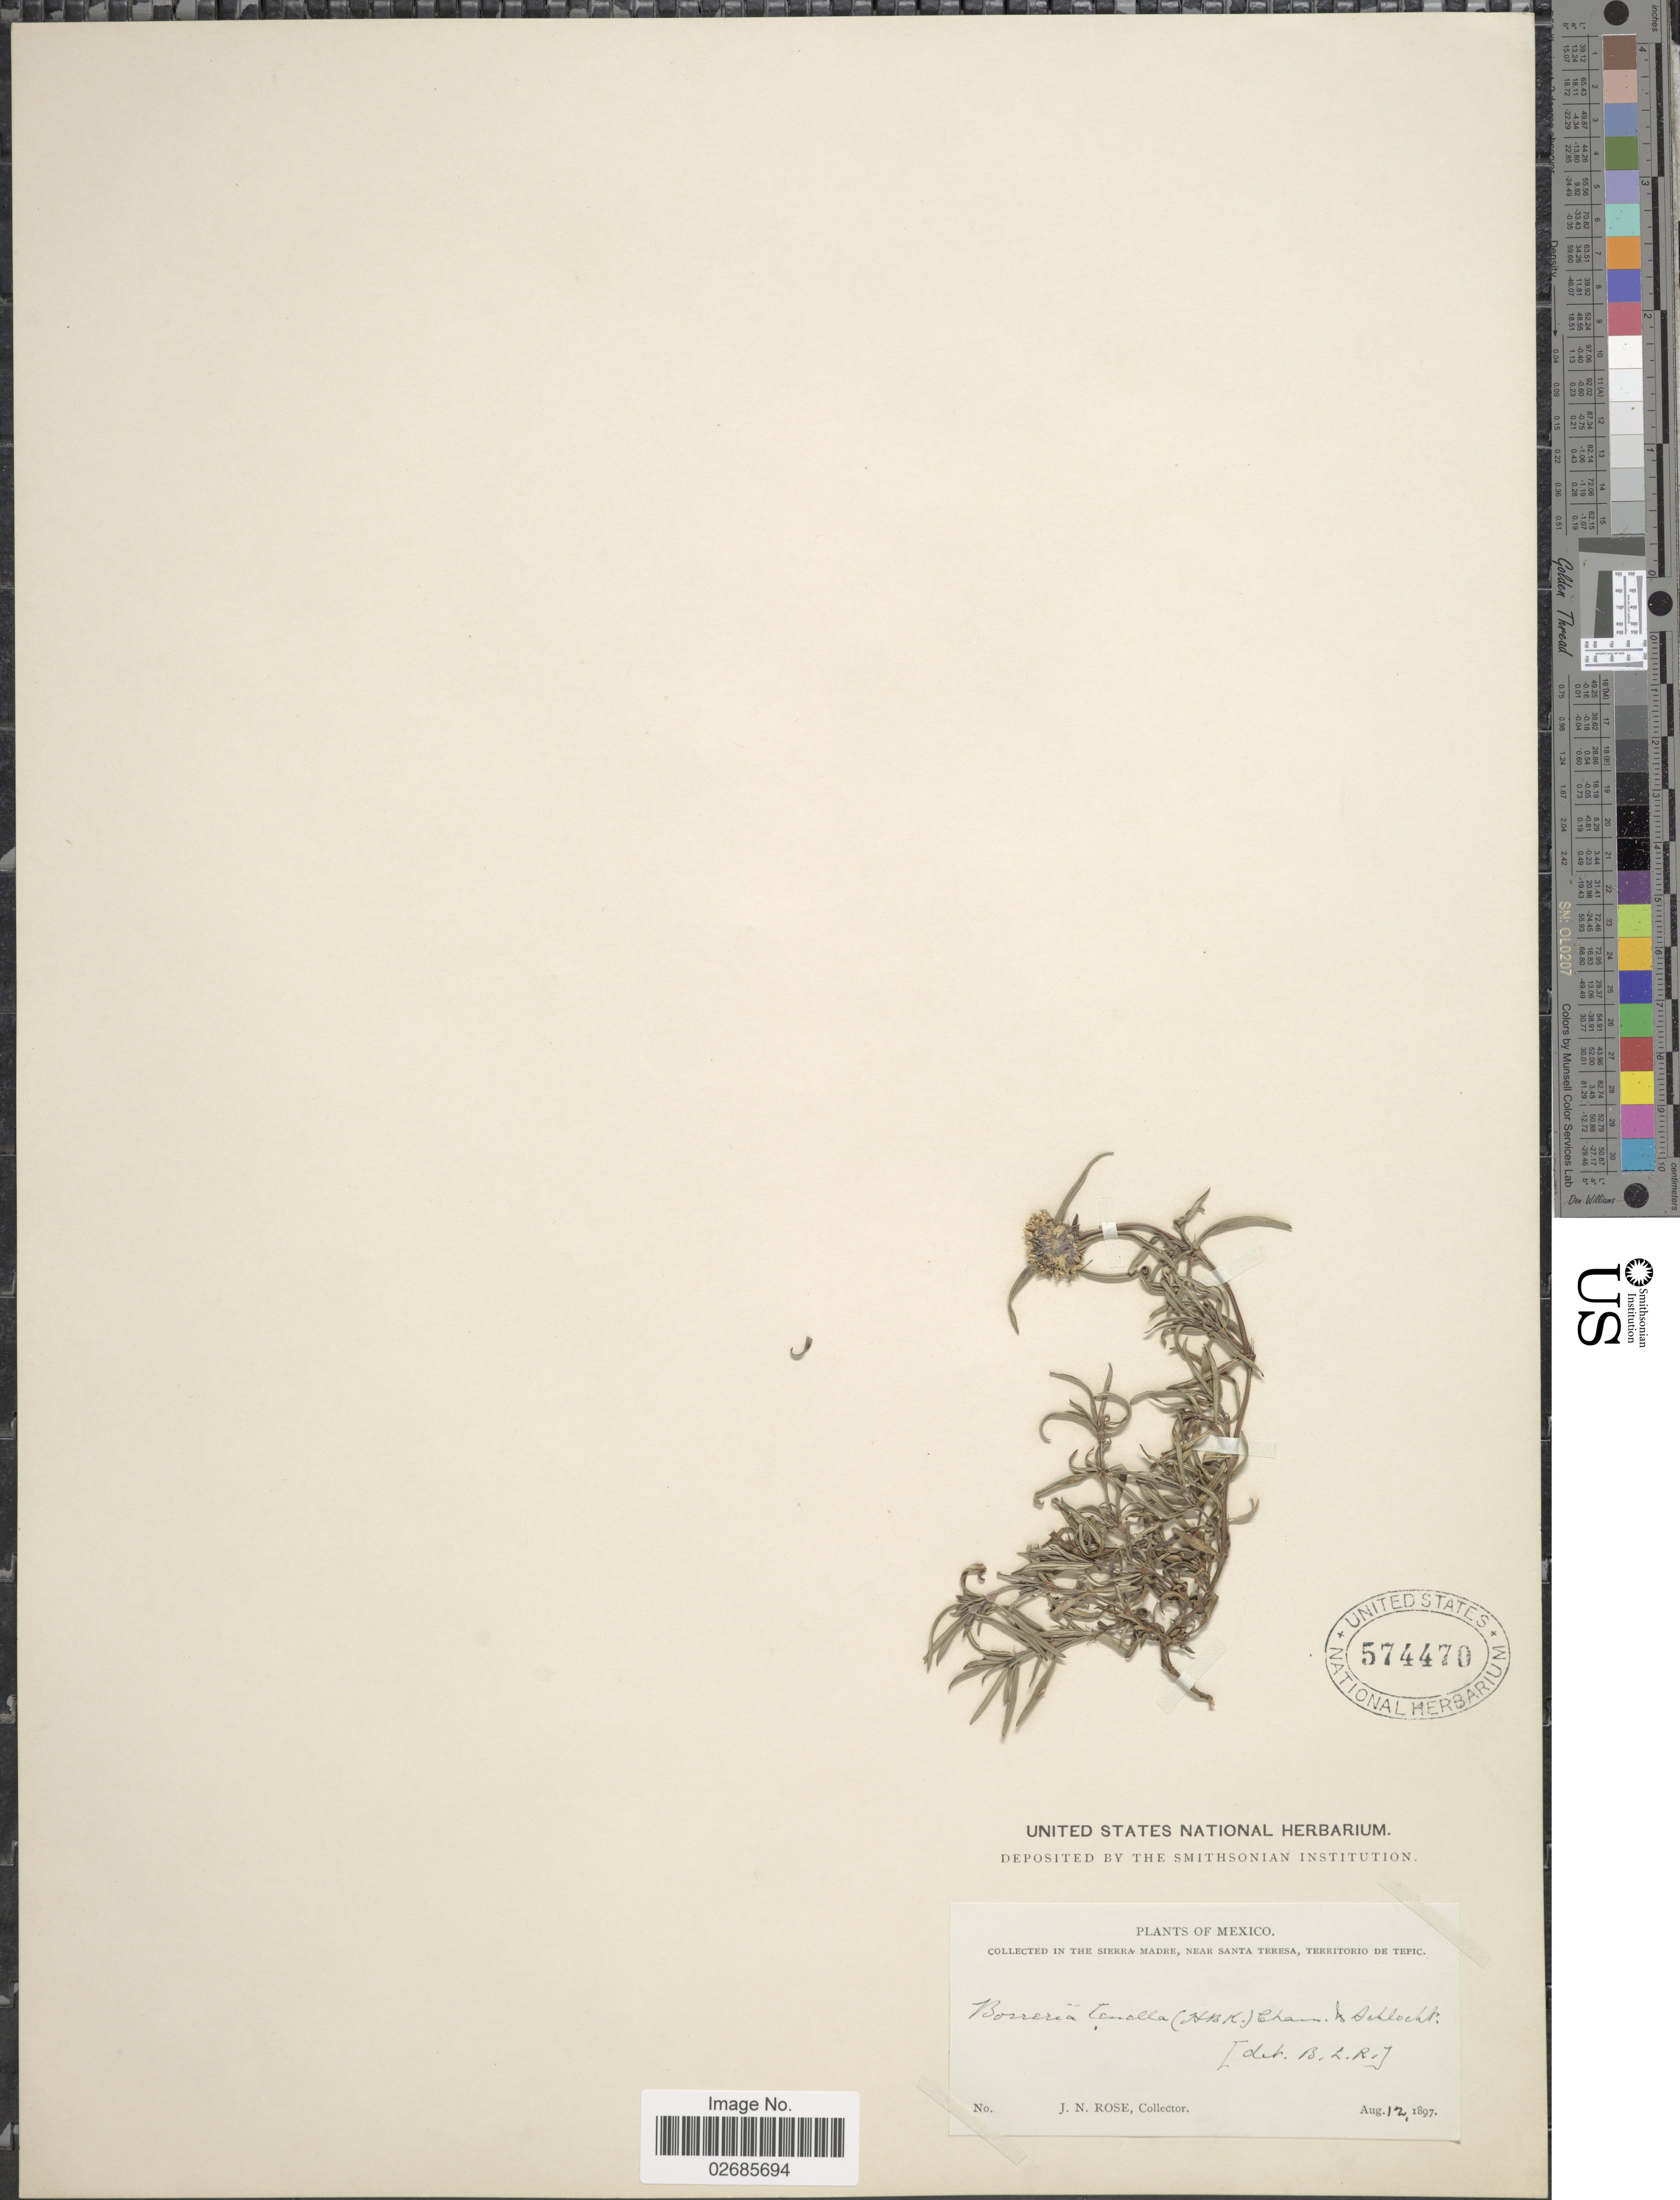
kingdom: Plantae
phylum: Tracheophyta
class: Magnoliopsida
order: Gentianales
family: Rubiaceae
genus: Borreria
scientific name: Borreria suaveolens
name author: G. Mey.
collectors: J. N. Rose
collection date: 1897-08-12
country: Mexico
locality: In the Sierra Madre, Near Santa Teresa, Territorio de Tepic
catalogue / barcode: US 574470